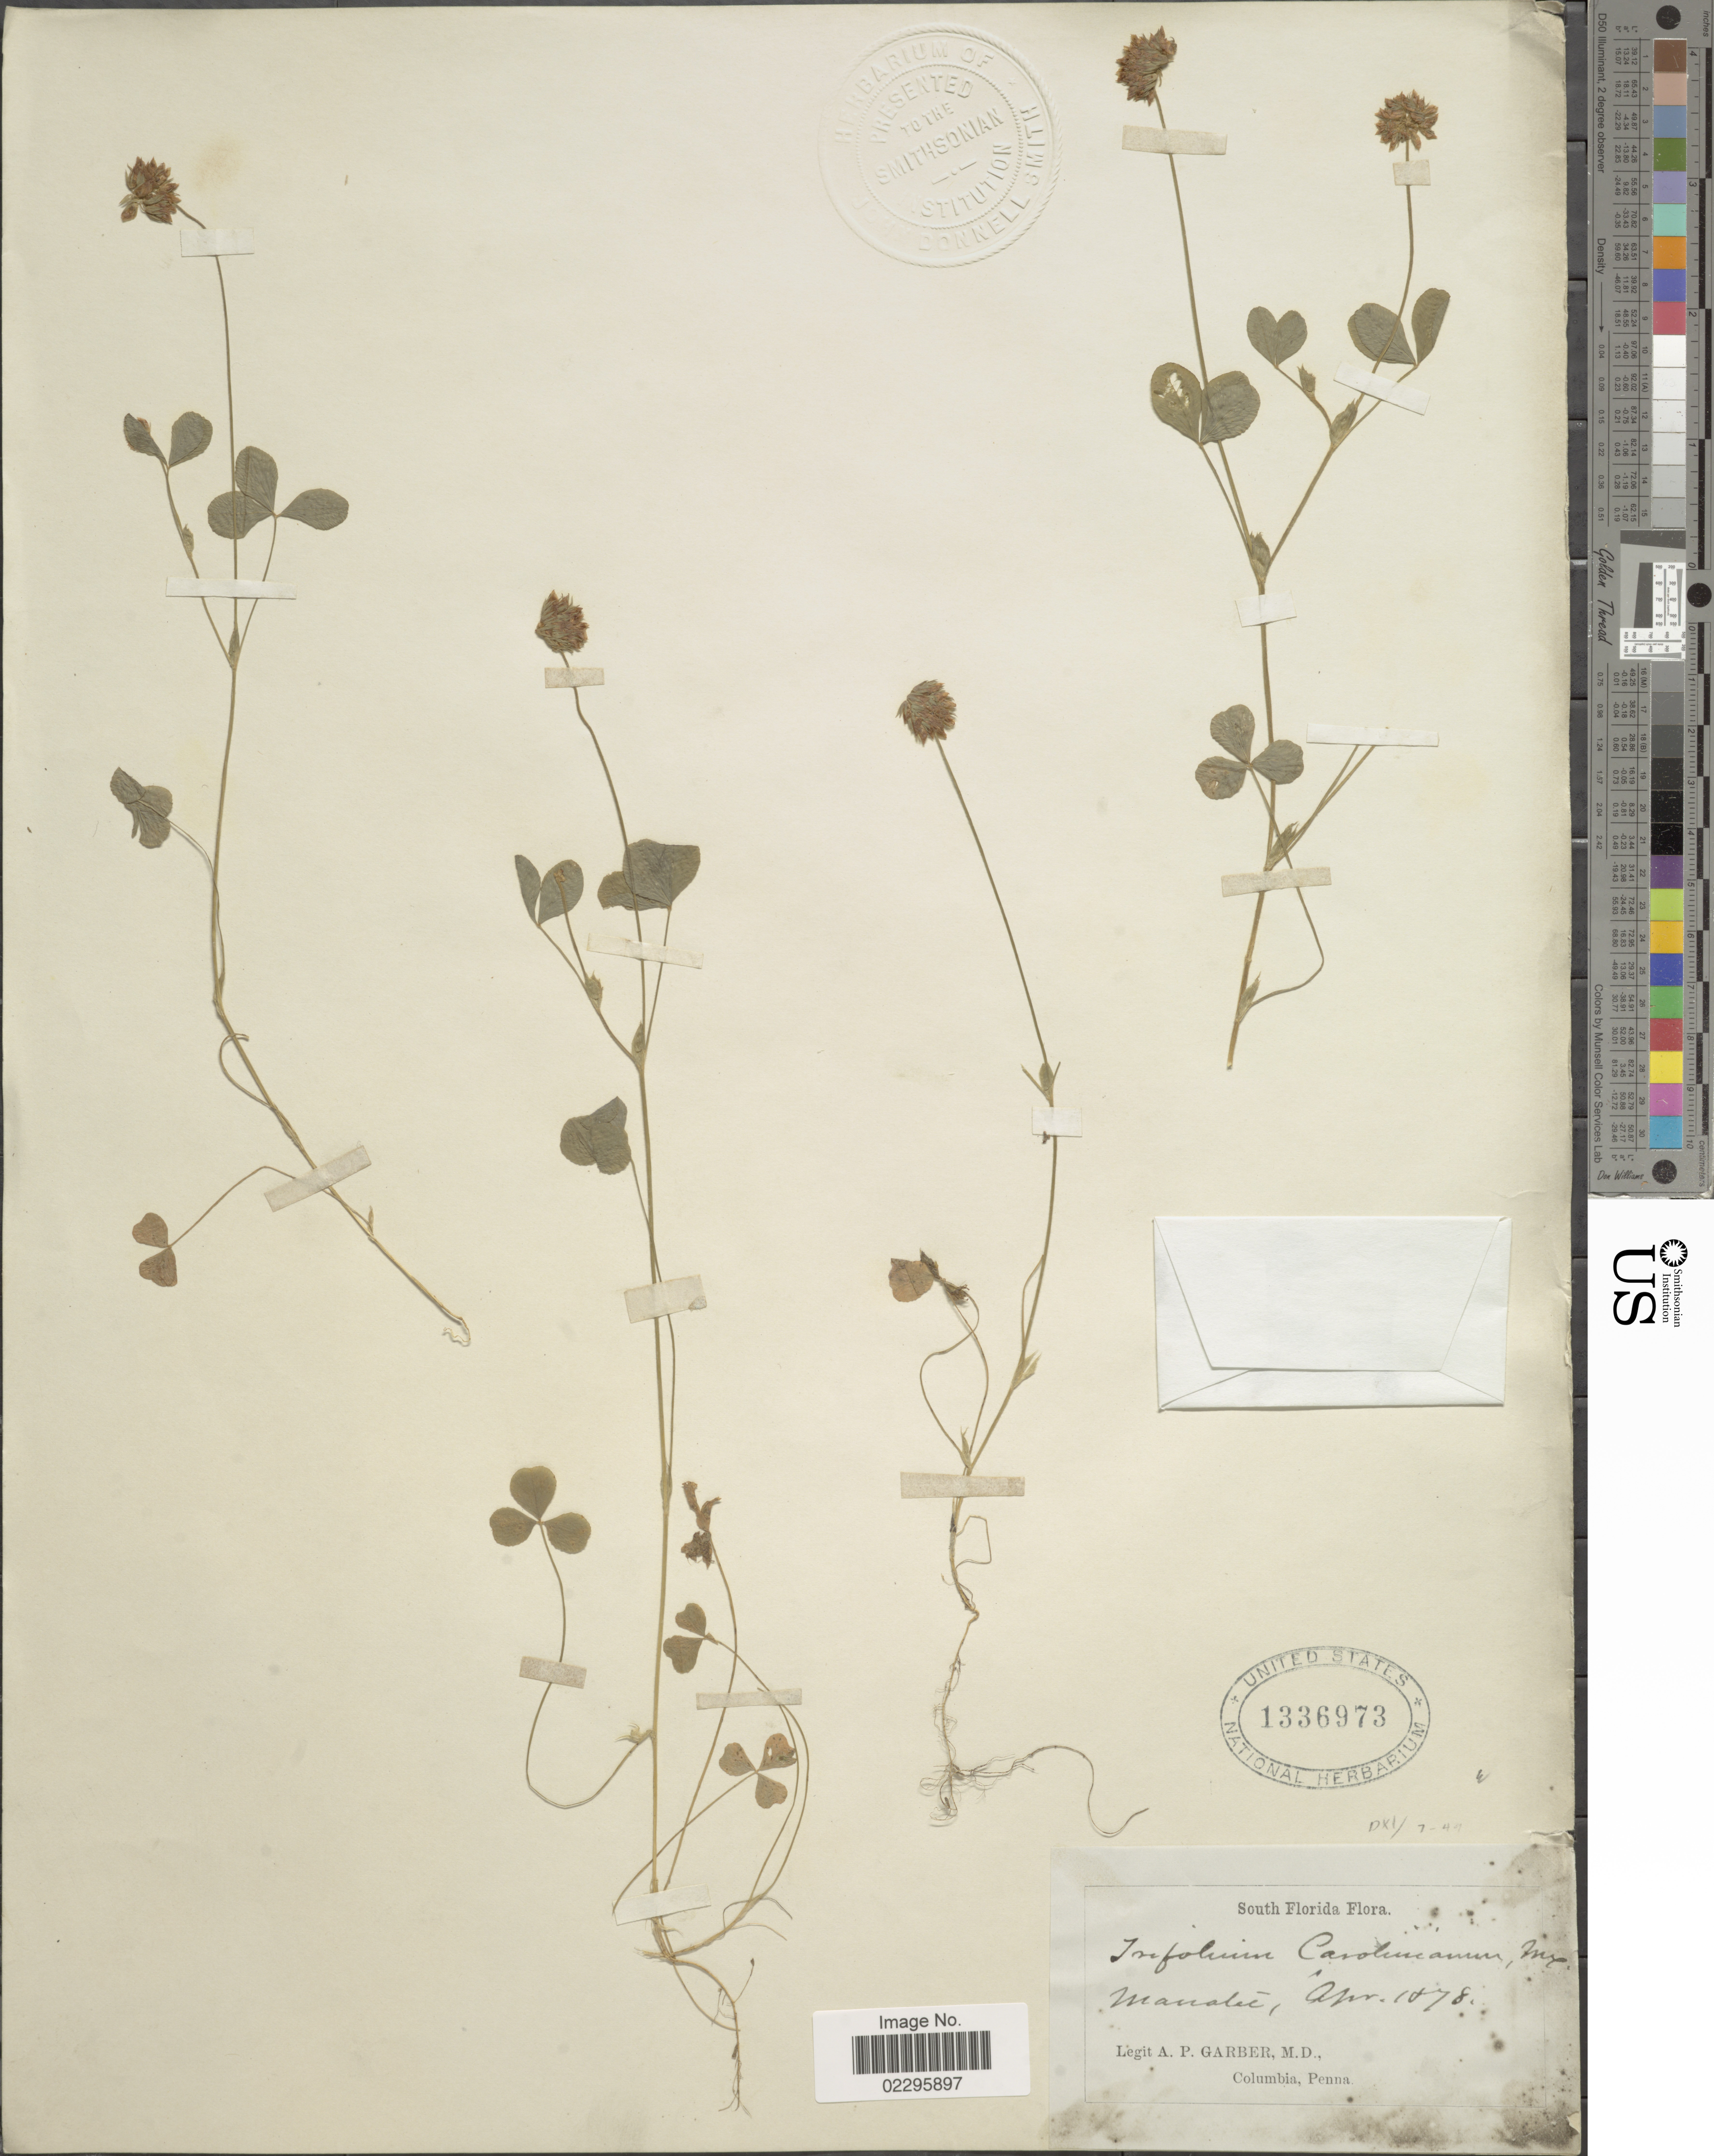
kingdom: Plantae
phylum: Tracheophyta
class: Magnoliopsida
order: Fabales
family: Fabaceae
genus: Trifolium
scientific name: Trifolium carolinianum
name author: Michx.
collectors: A. P. Garber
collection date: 1878-04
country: United States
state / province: Florida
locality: South Florida, Manatee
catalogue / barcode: US 1336973